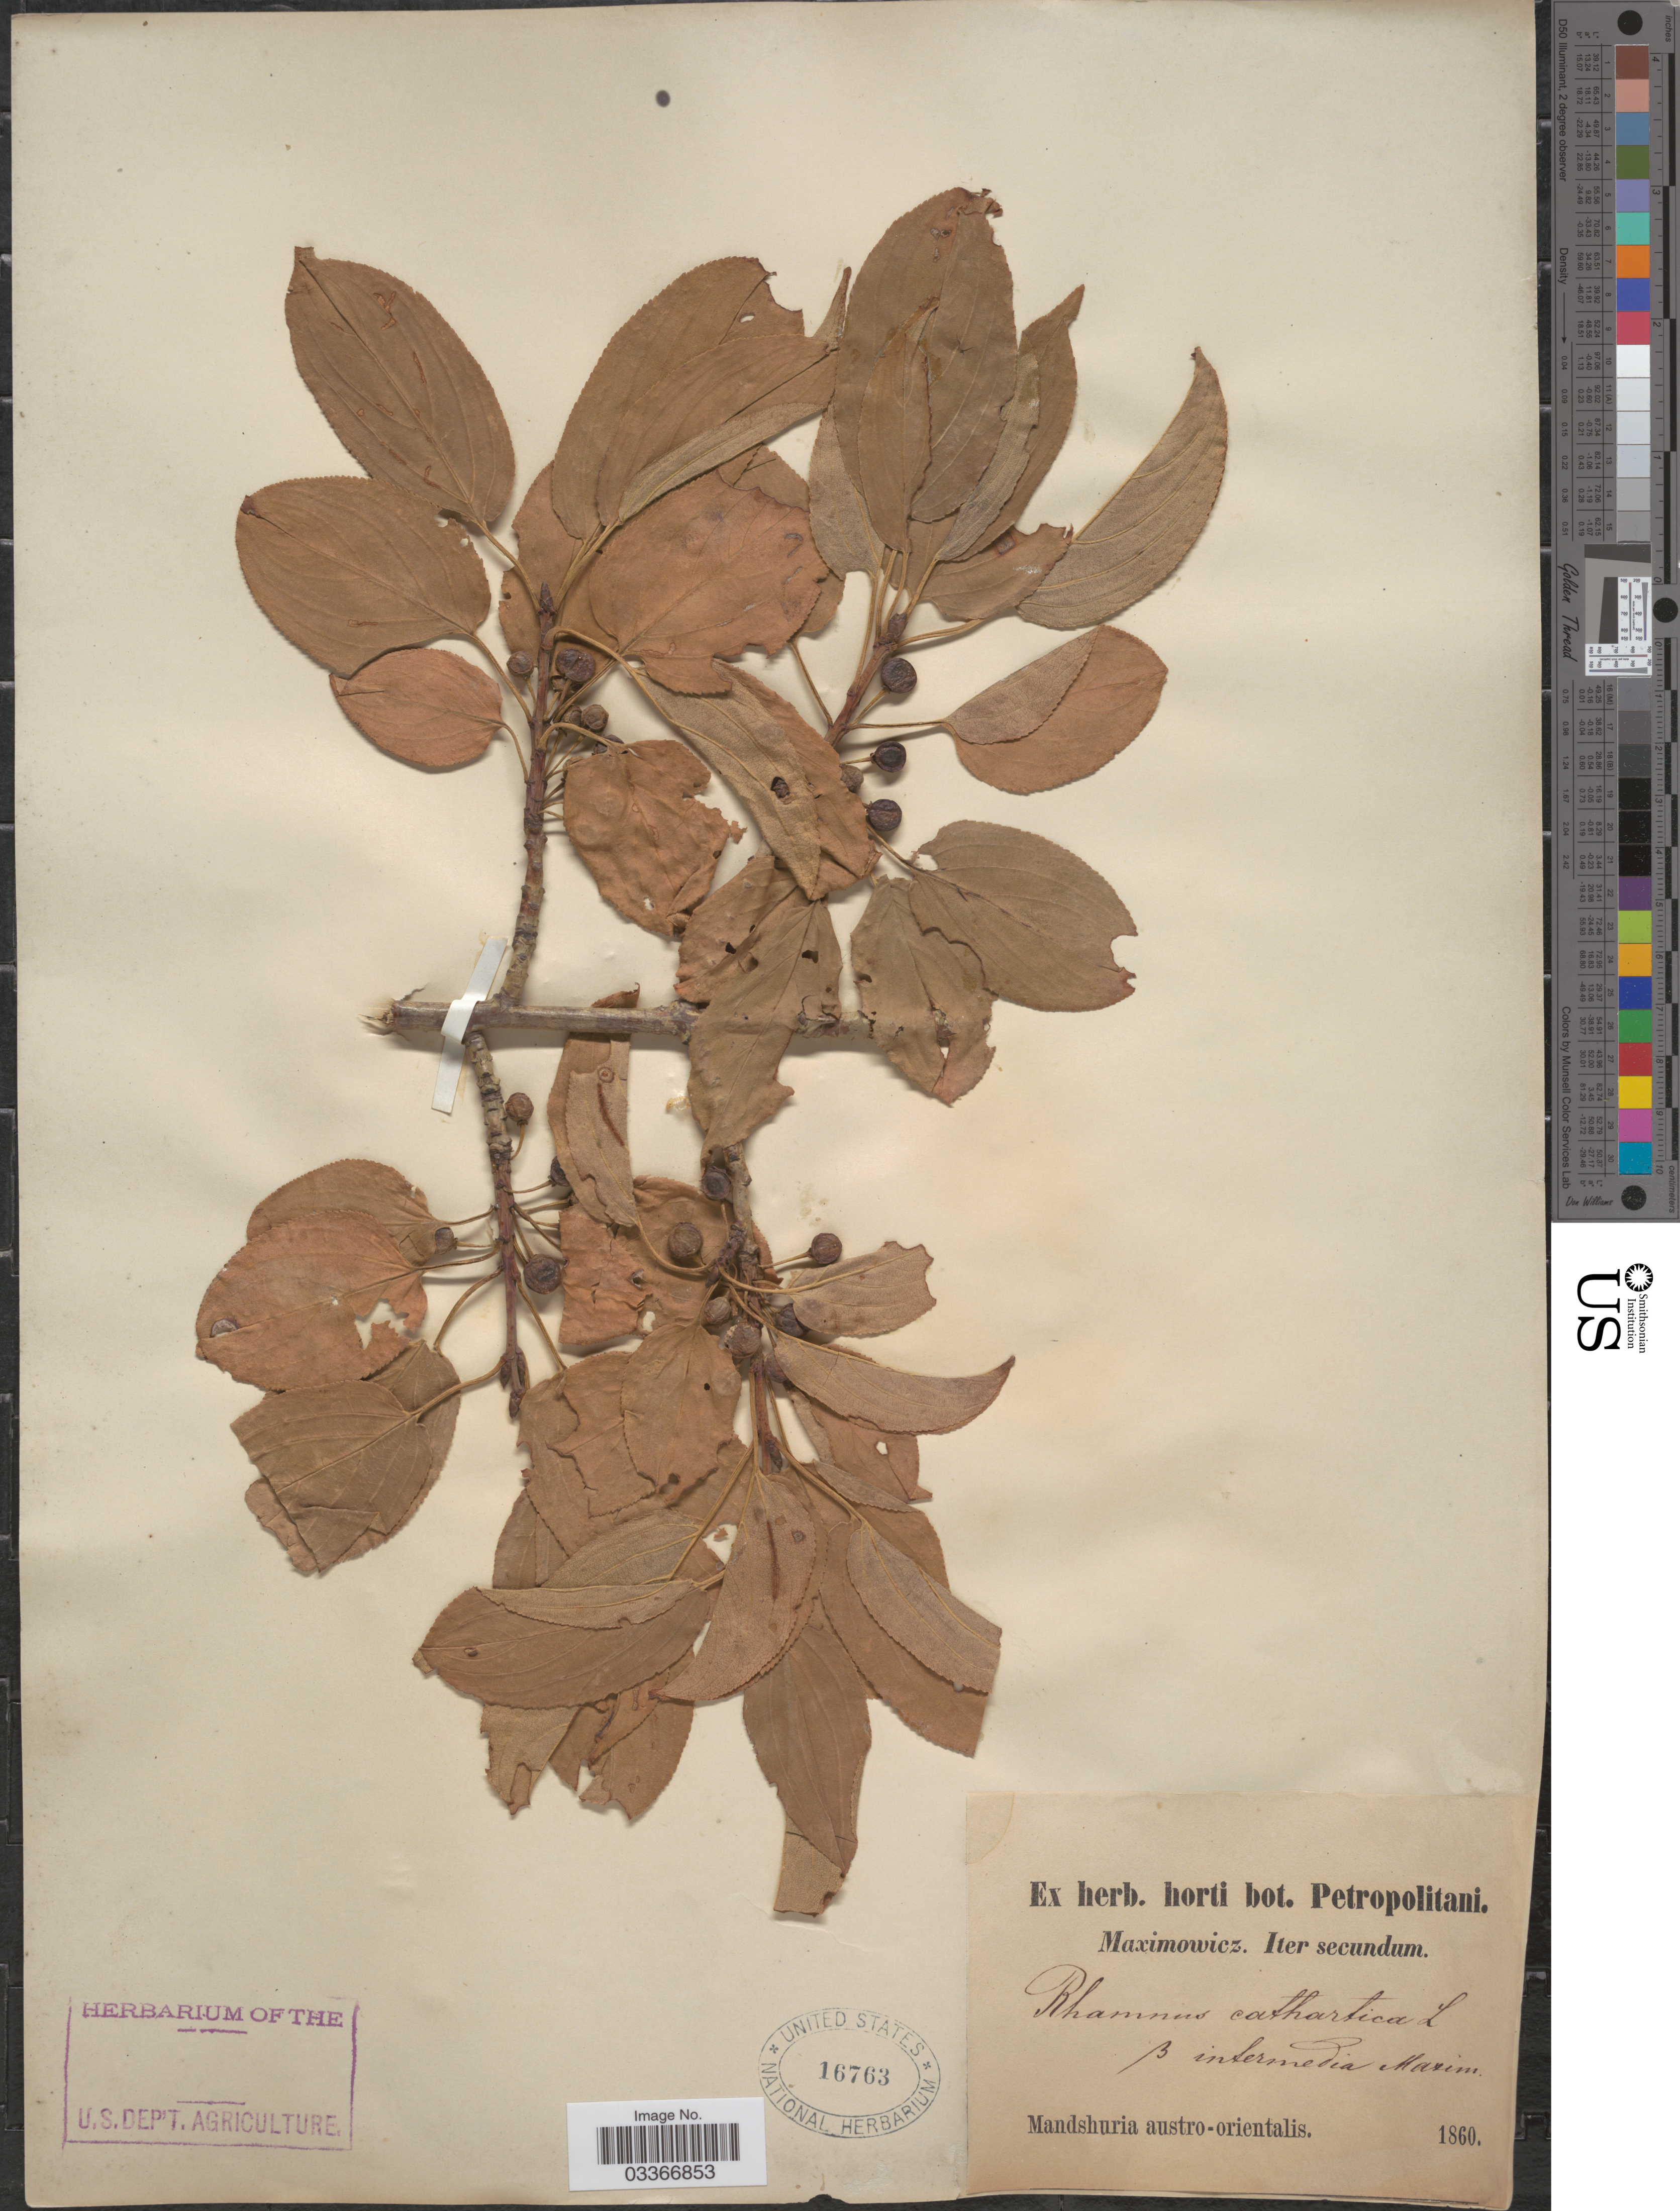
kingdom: Plantae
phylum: Tracheophyta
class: Magnoliopsida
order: Rosales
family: Rhamnaceae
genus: Rhamnus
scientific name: Rhamnus cathartica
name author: L.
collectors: Maximowicz, --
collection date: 1860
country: China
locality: Mandshuria austro-orientalis.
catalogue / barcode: US 16763